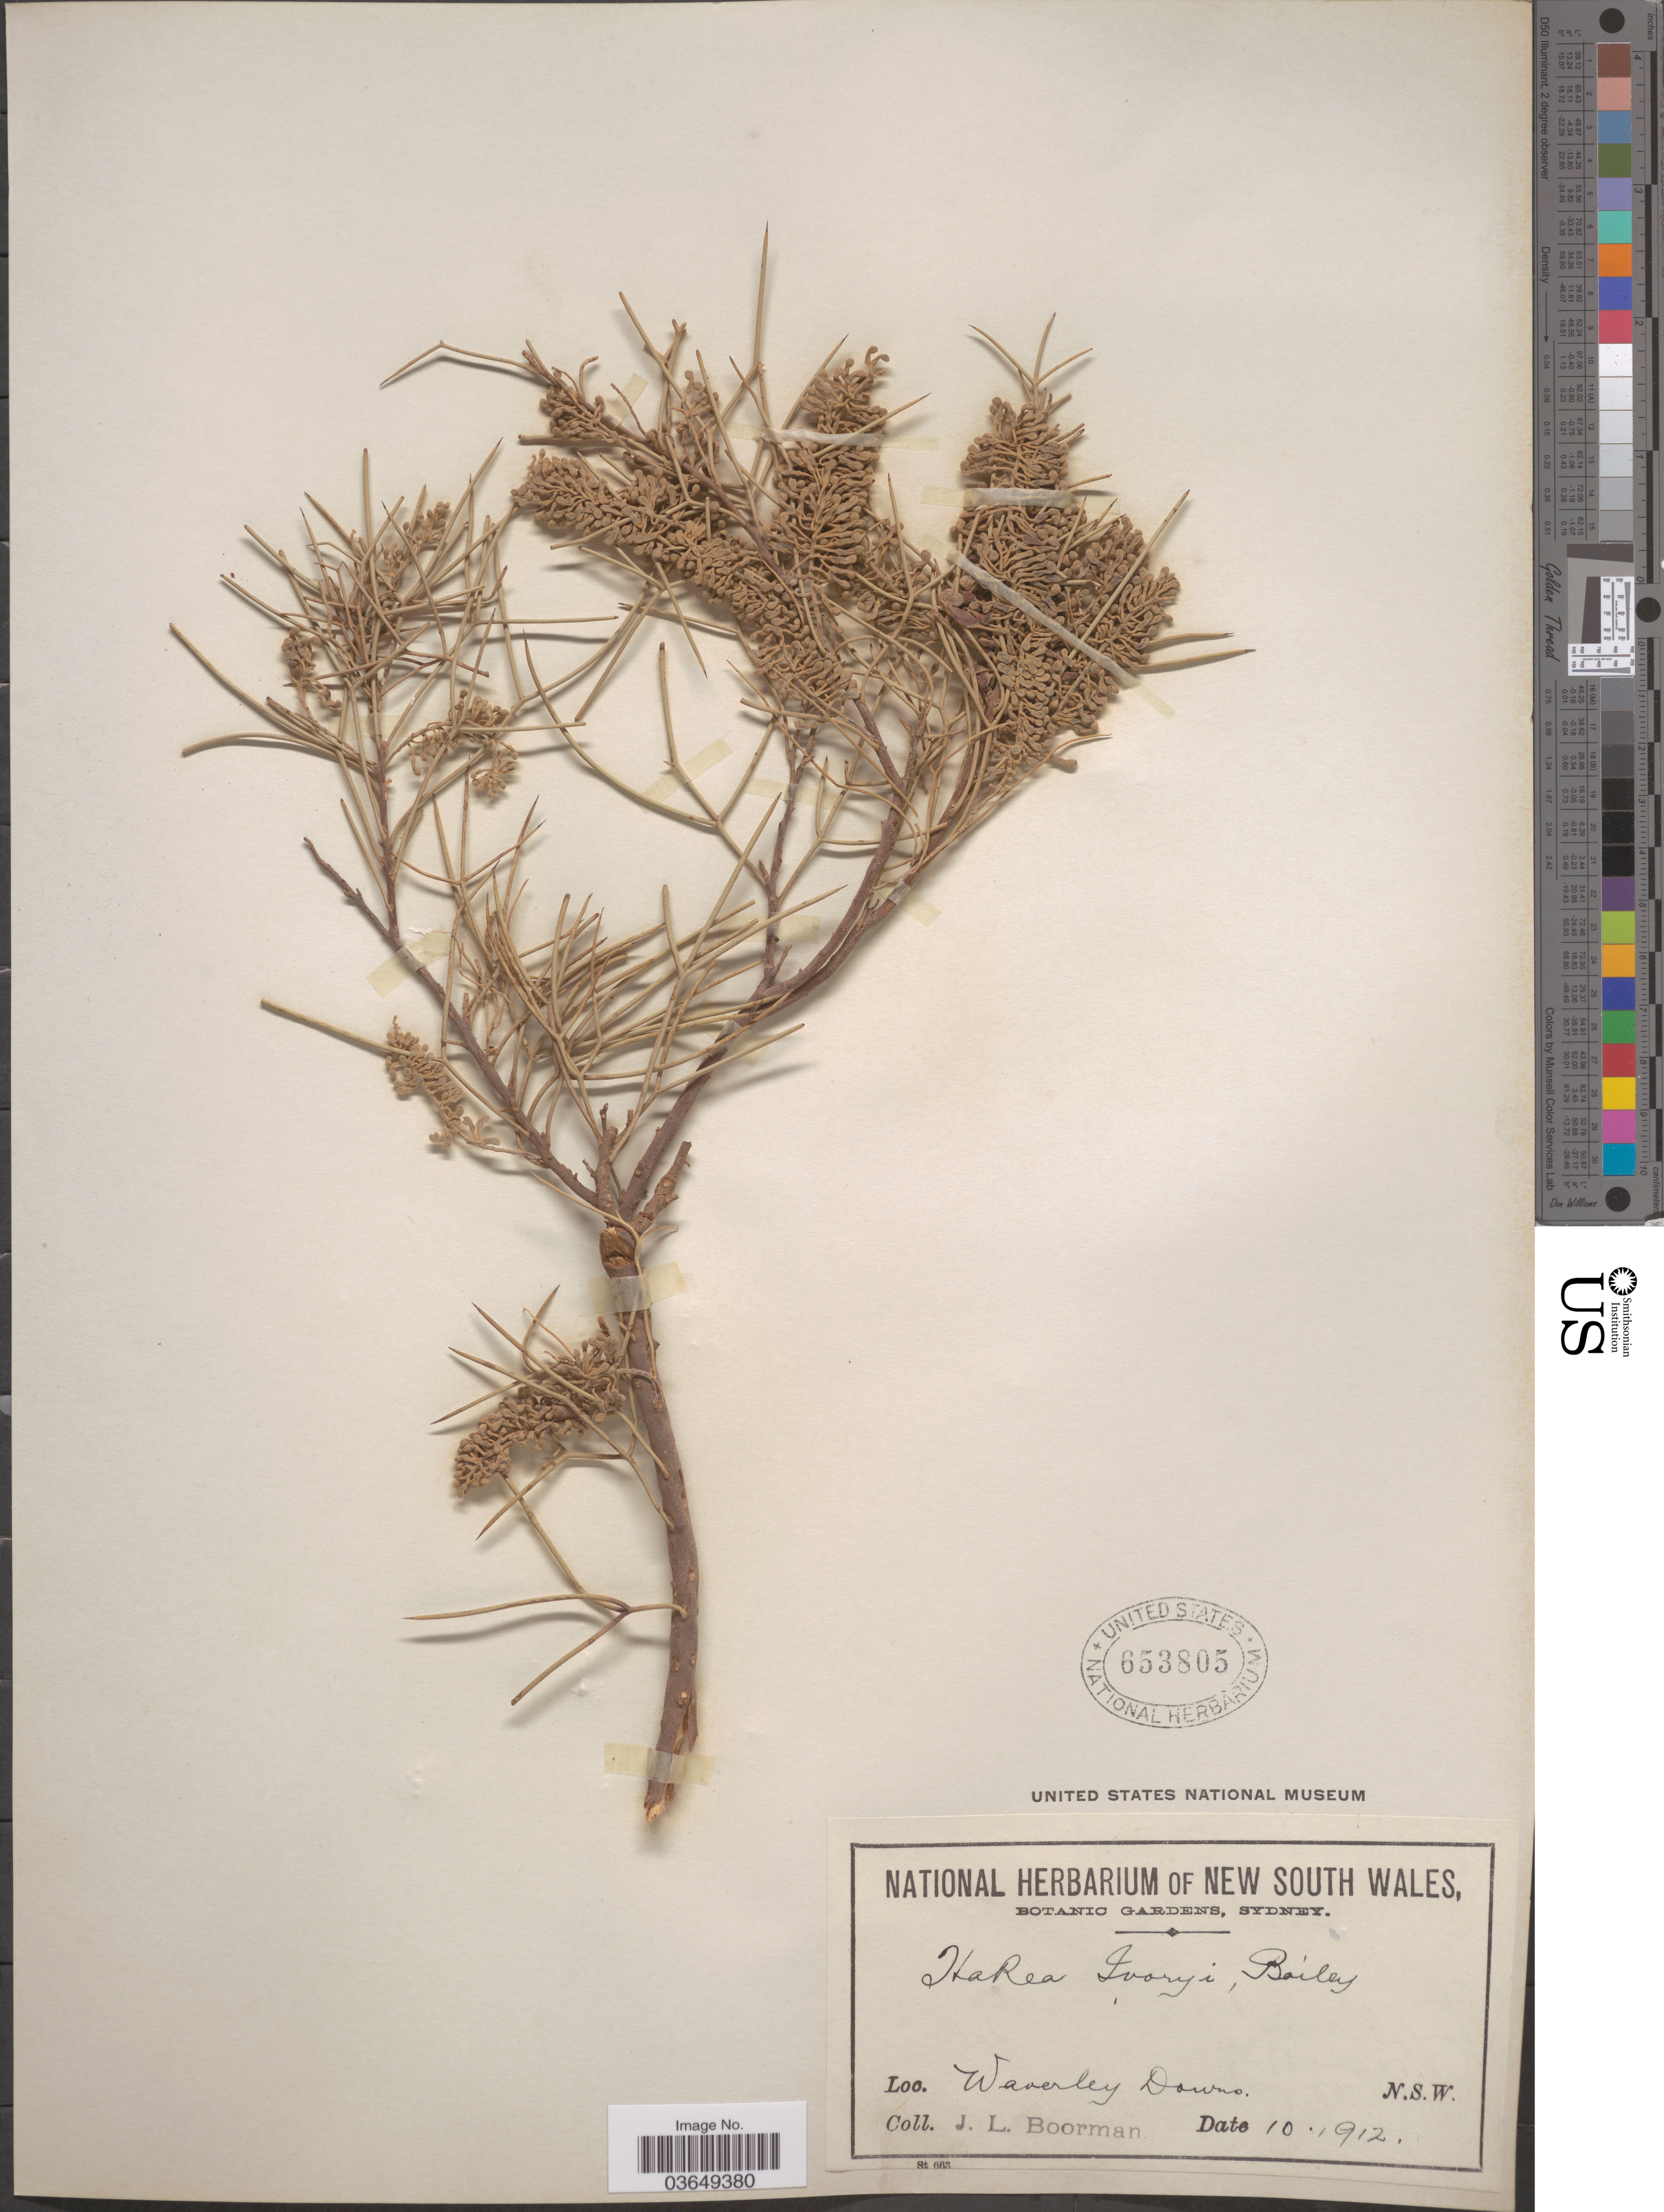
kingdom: Plantae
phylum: Tracheophyta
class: Magnoliopsida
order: Proteales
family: Proteaceae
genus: Hakea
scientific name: Hakea ivoryi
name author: F.M. Bailey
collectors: J. Boorman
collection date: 1921-10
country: Australia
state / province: New South Wales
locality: Waverley Downs.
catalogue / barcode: US 653805